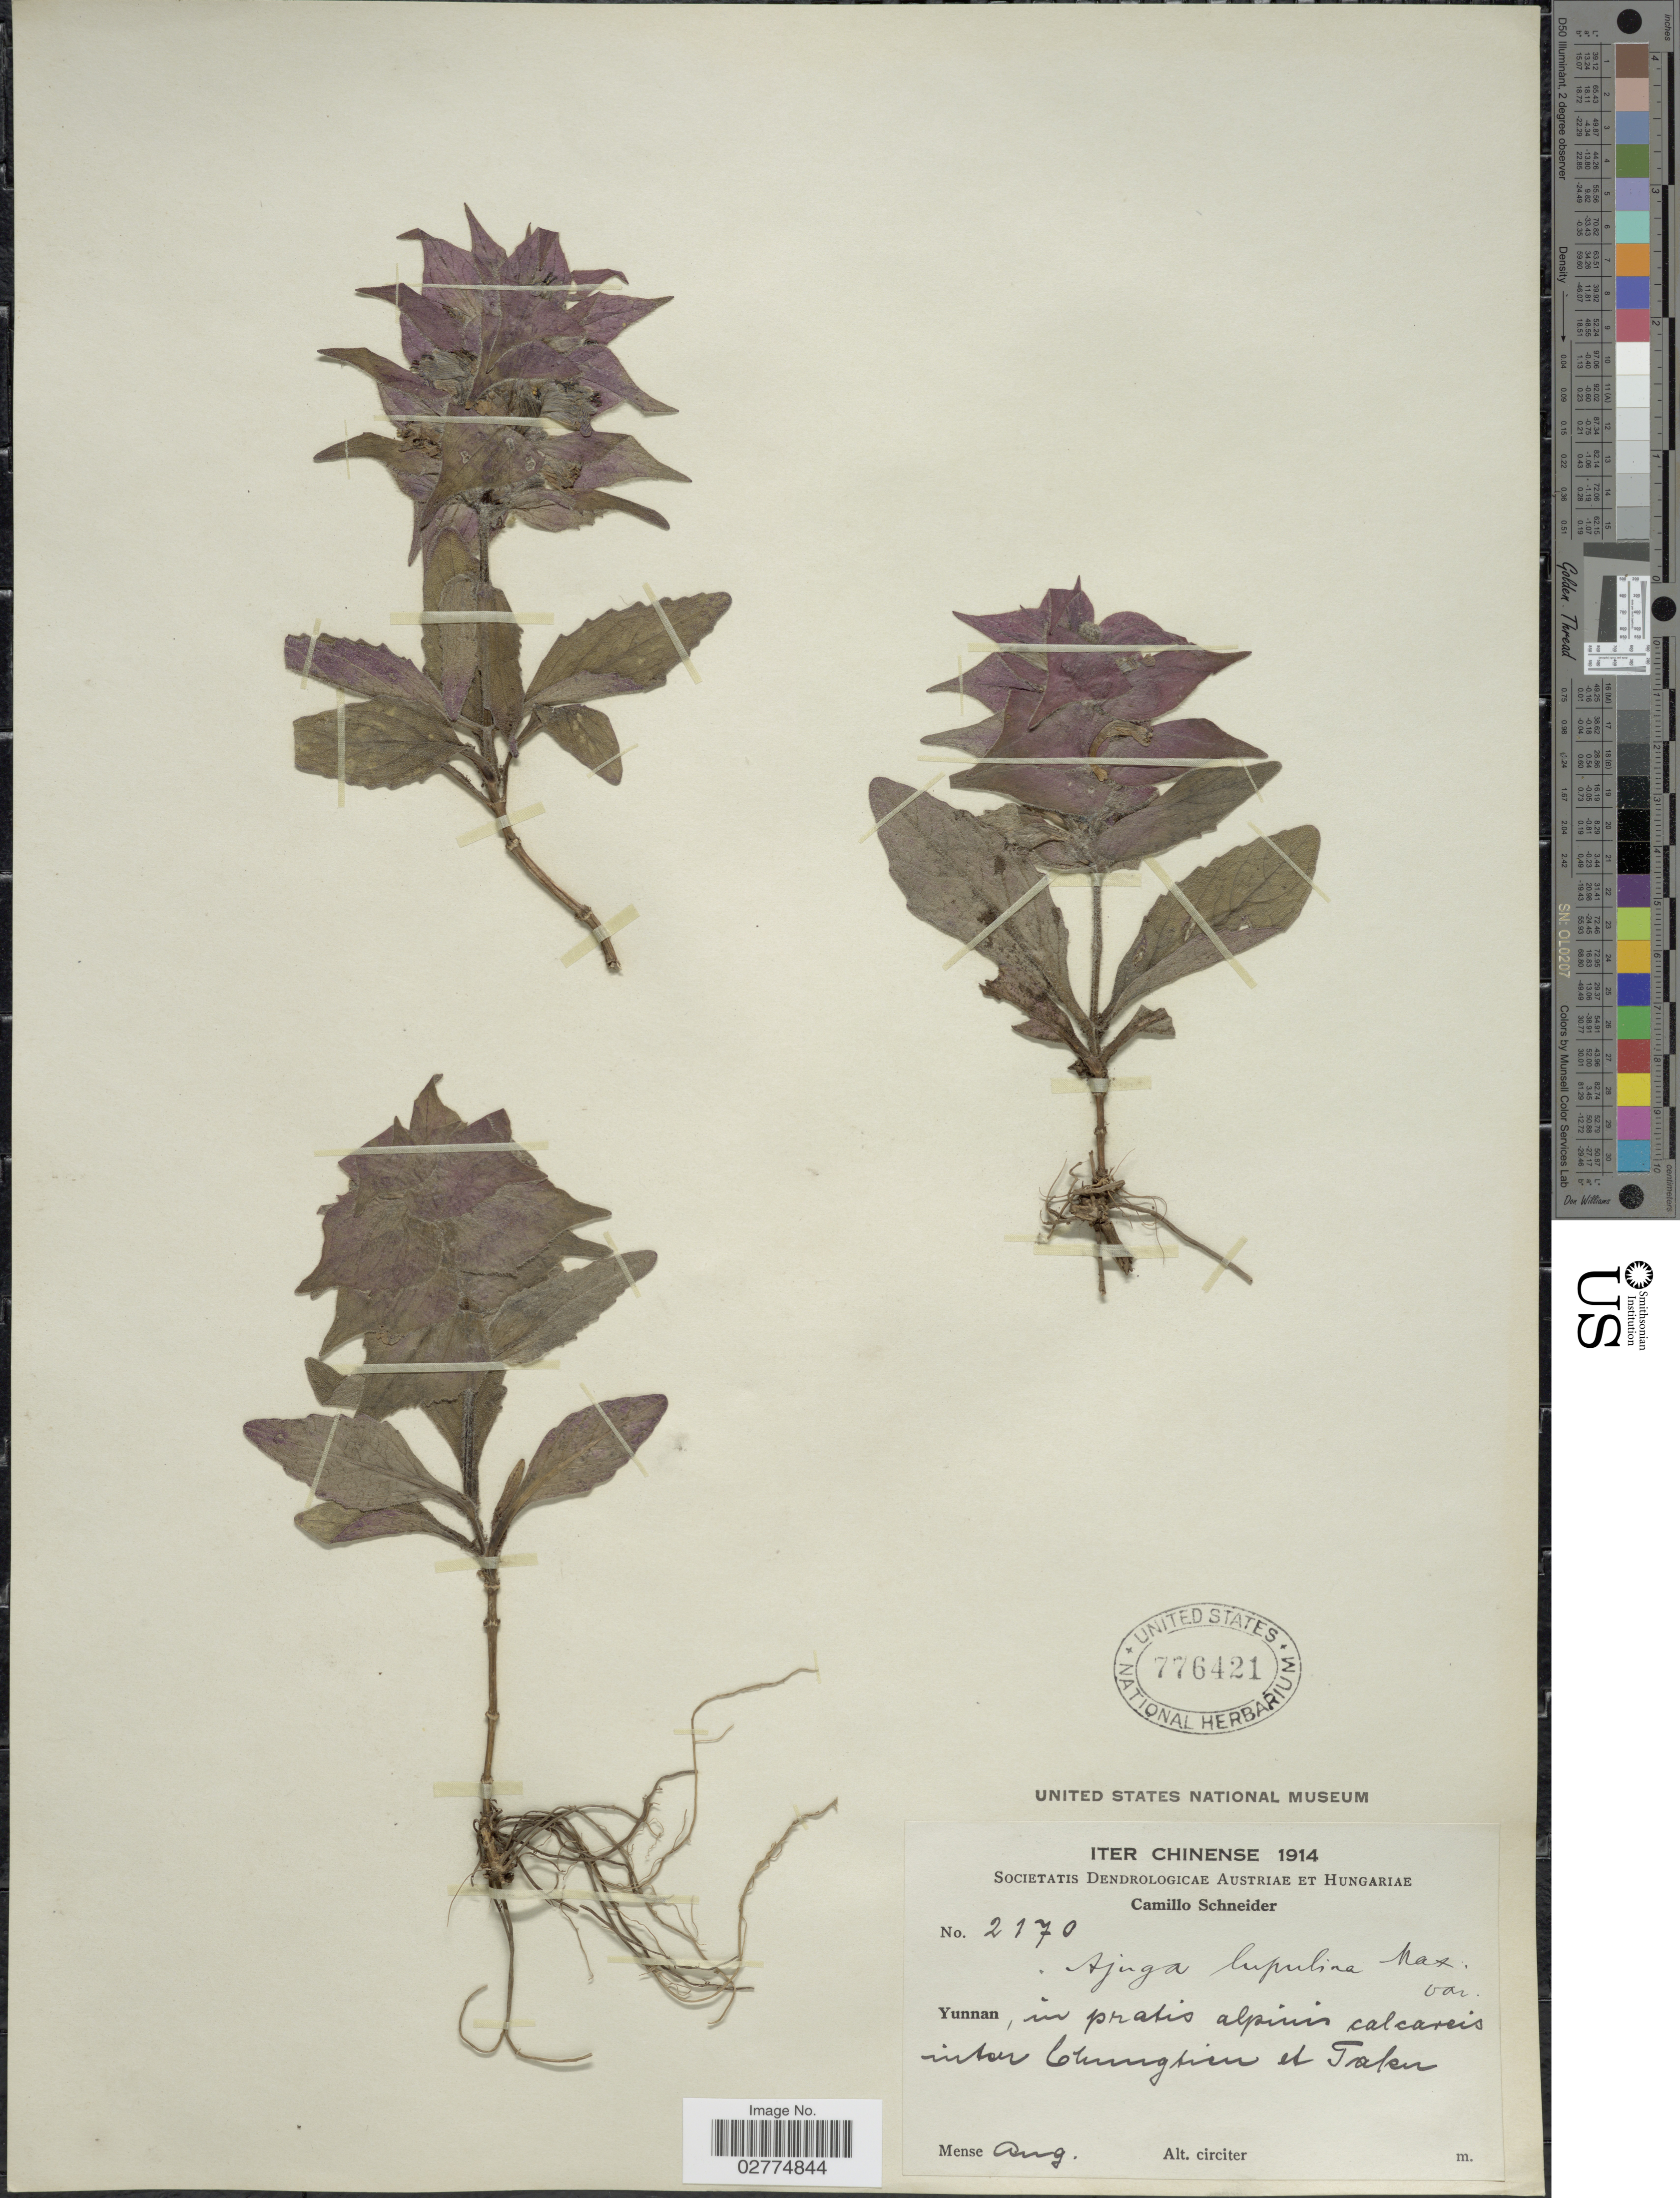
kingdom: Plantae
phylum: Tracheophyta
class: Magnoliopsida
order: Lamiales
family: Lamiaceae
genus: Ajuga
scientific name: Ajuga lupulina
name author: Maxim.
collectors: C. K. Schneider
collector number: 2170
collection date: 1914-08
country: China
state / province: Yunnan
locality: In pratis alpinis calcareis inter Chungtien et Taku.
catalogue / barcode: US 776421